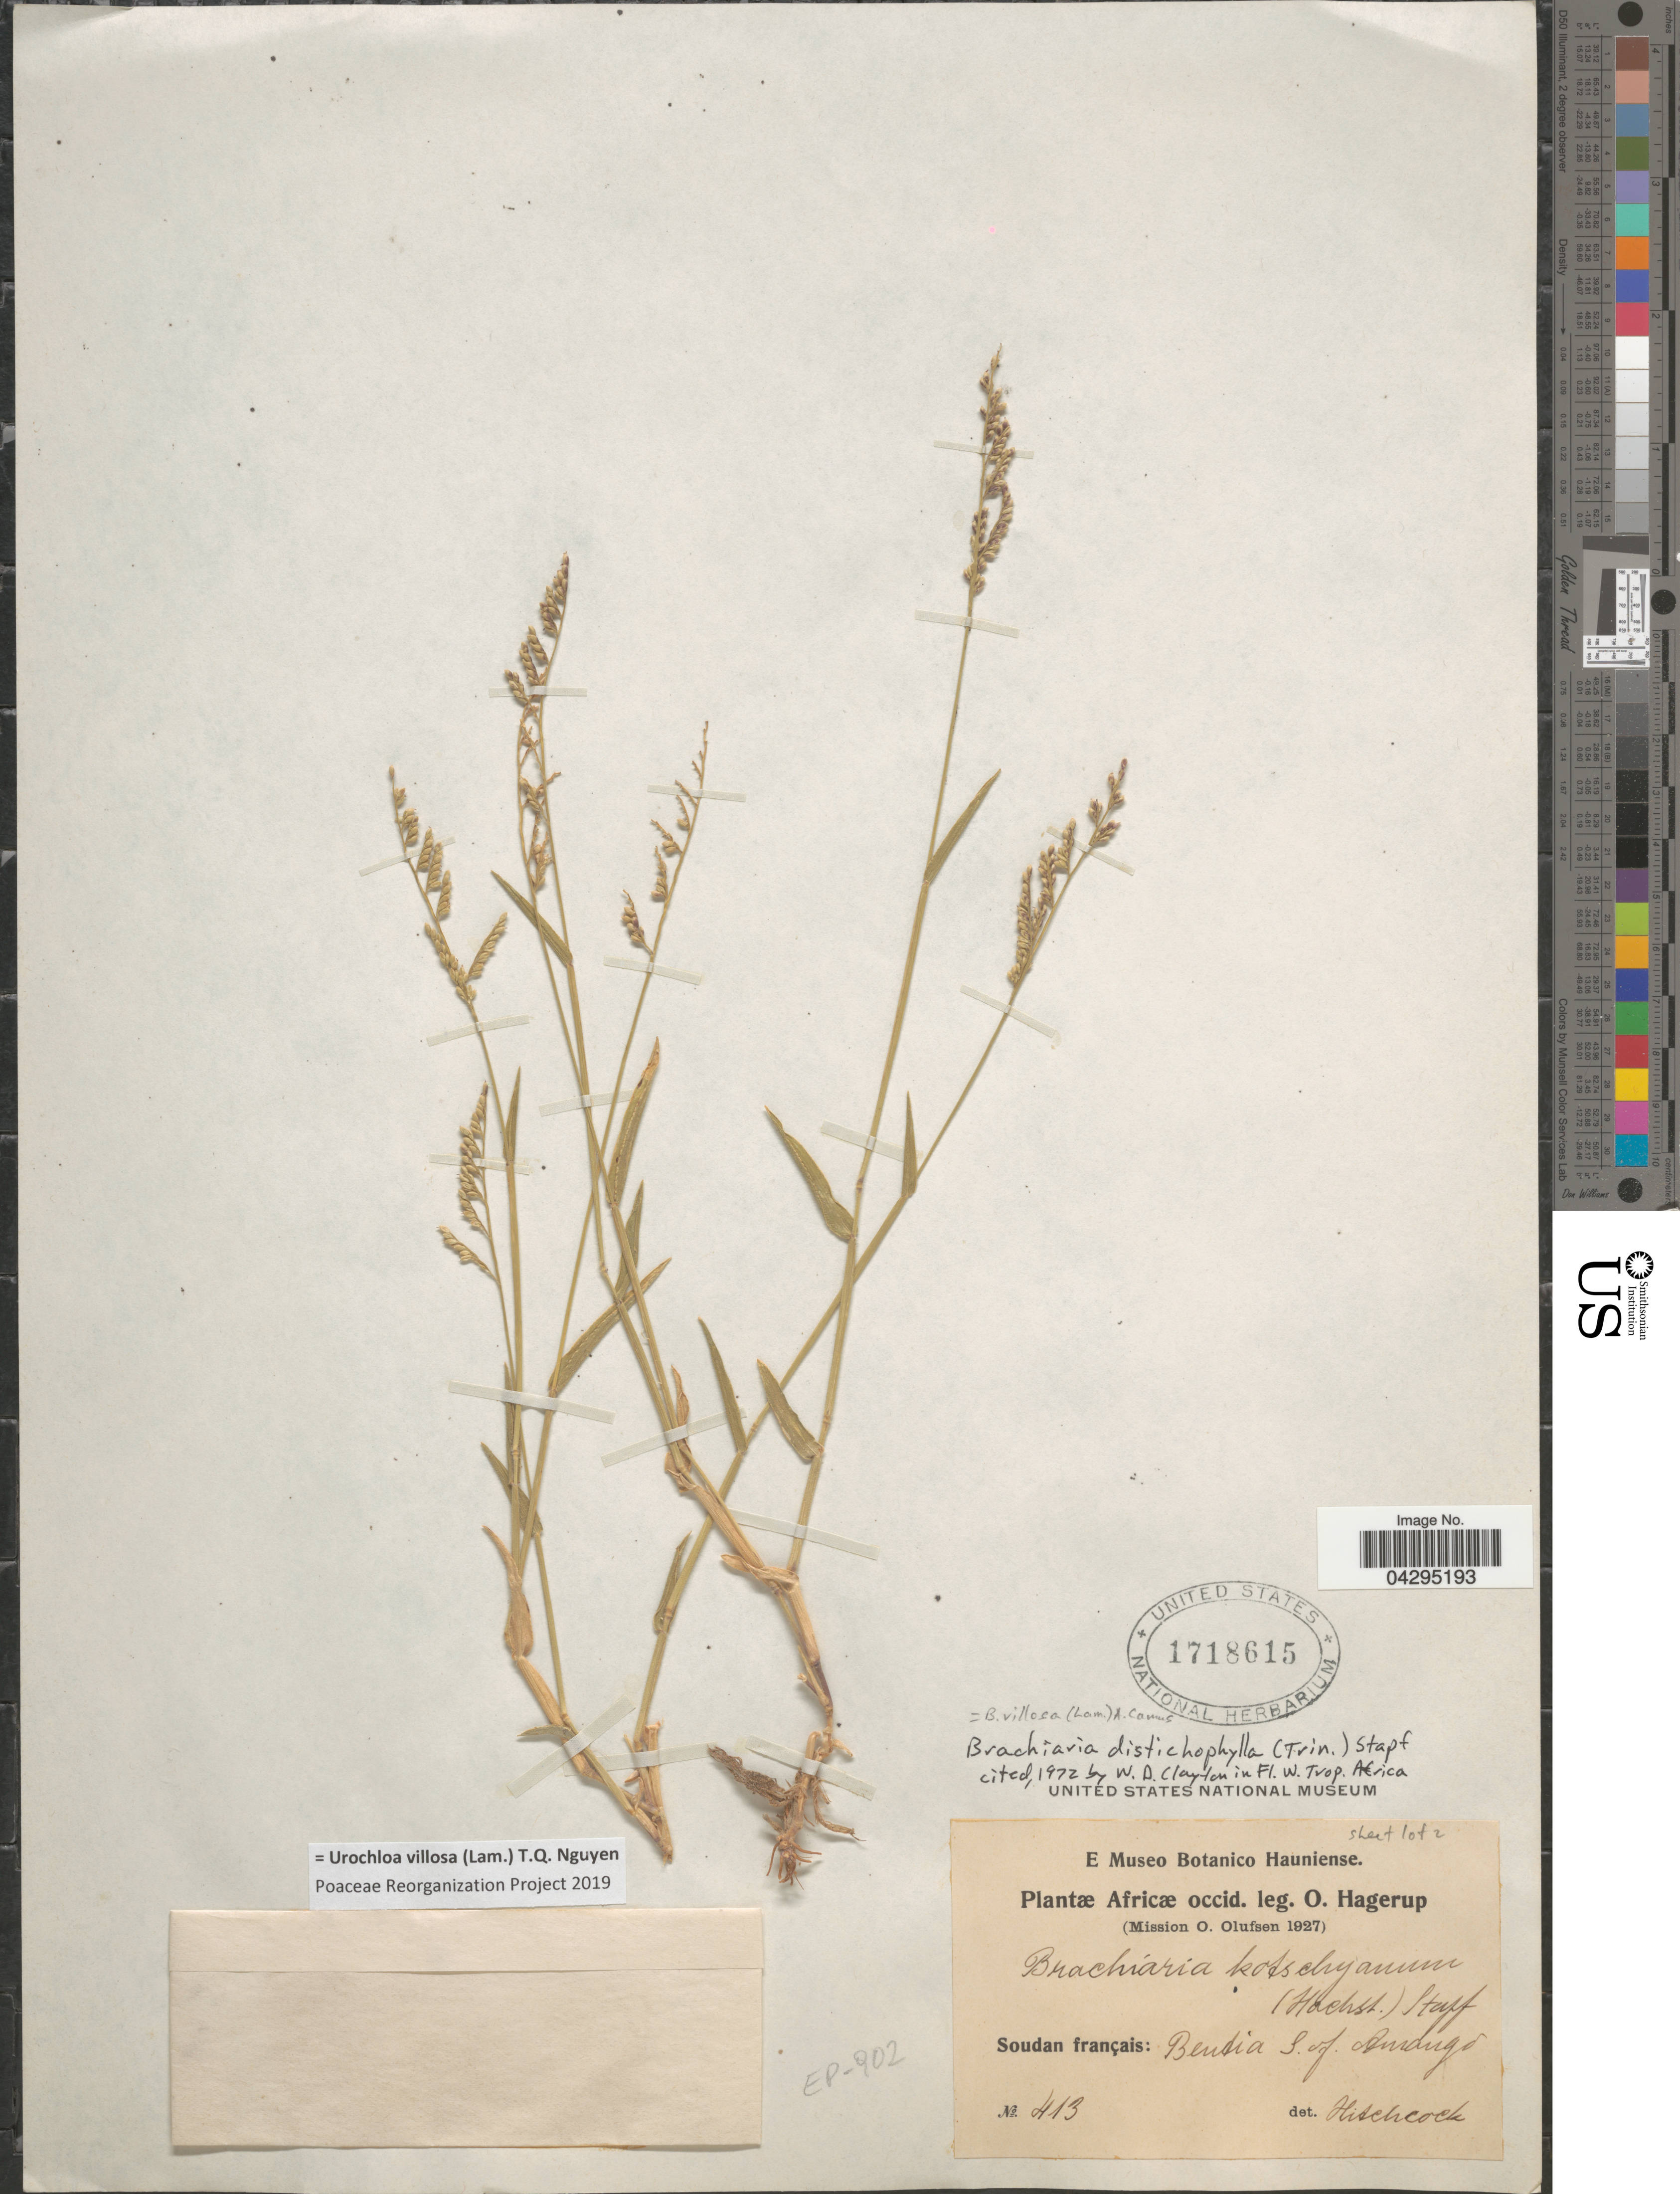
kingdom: Plantae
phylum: Tracheophyta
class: Liliopsida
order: Poales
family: Poaceae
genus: Urochloa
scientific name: Urochloa villosa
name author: (Lam.) T.Q. Nguyen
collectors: O. Hagerup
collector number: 413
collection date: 1927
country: Mali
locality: Africæ occid. (Mission O. Olufsen 1927). Soudan français: Bentia S. of Ansongo.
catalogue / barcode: US 1718615